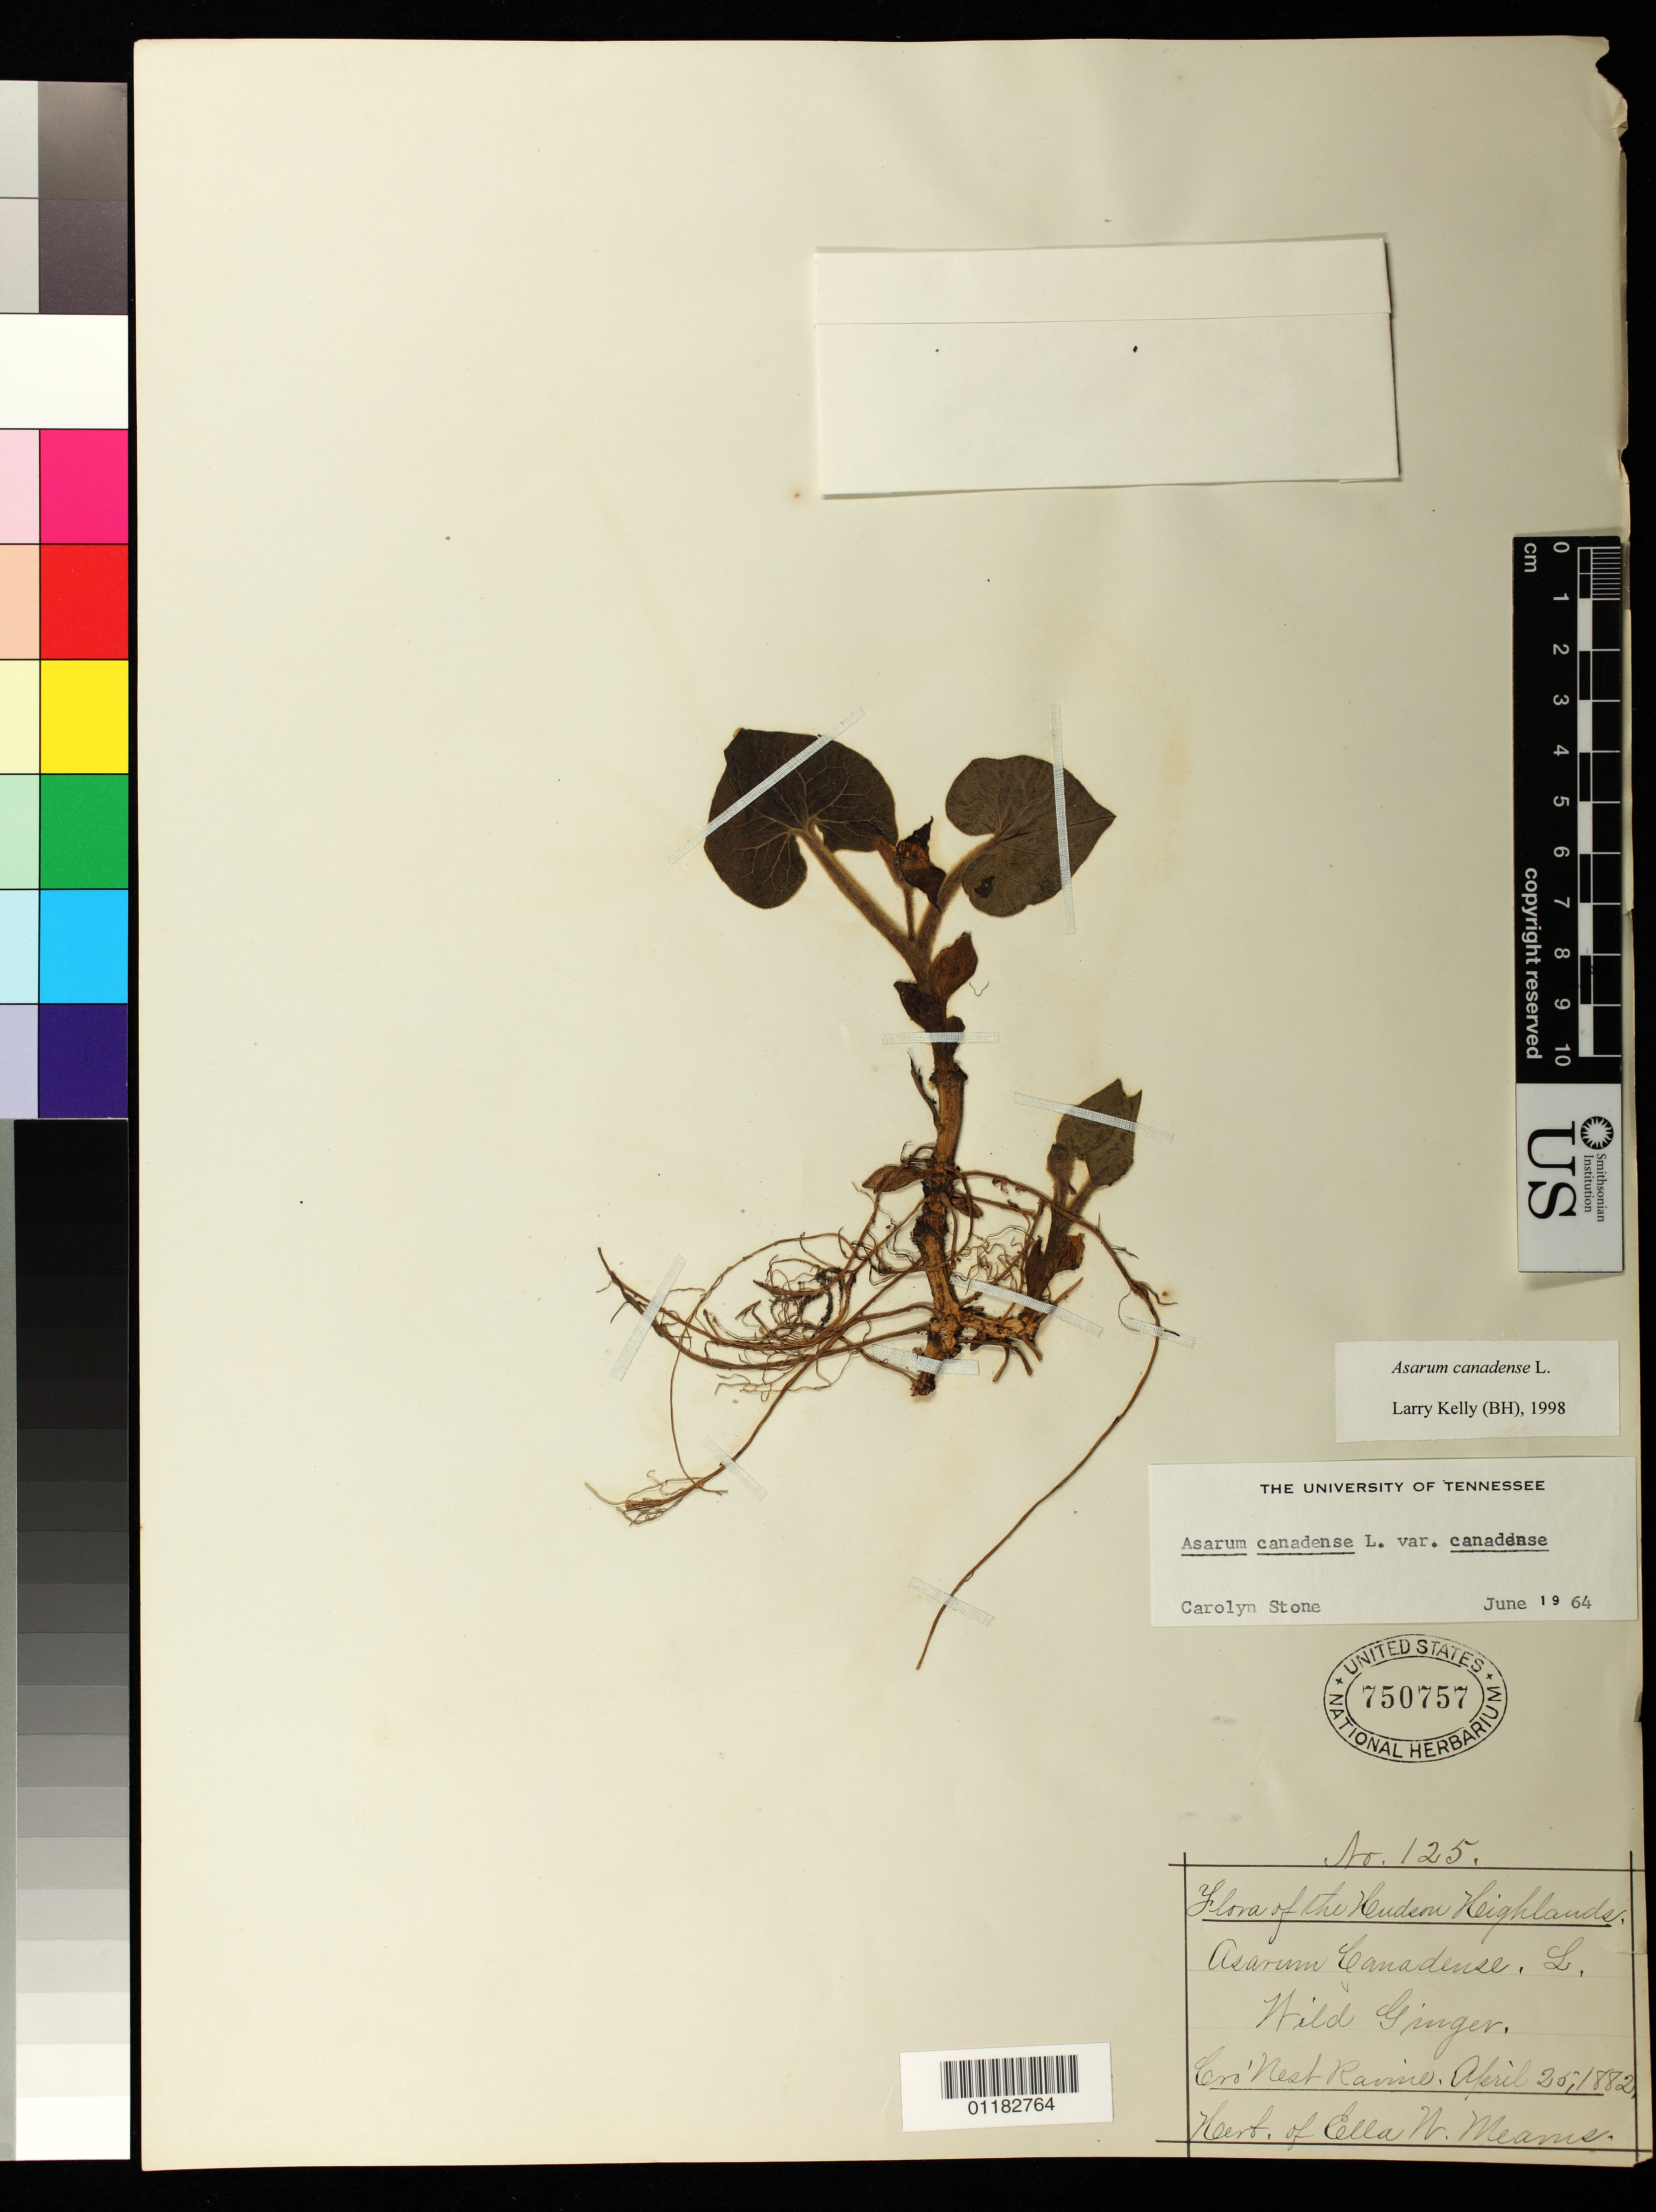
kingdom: Plantae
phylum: Tracheophyta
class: Magnoliopsida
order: Piperales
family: Aristolochiaceae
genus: Asarum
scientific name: Asarum canadense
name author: L.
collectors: E. W. Mearns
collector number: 125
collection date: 1882-04-25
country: United States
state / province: New York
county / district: Orange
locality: Crow's Nest Ravine, Hudson Highlands, Orange County.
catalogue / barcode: US 750757